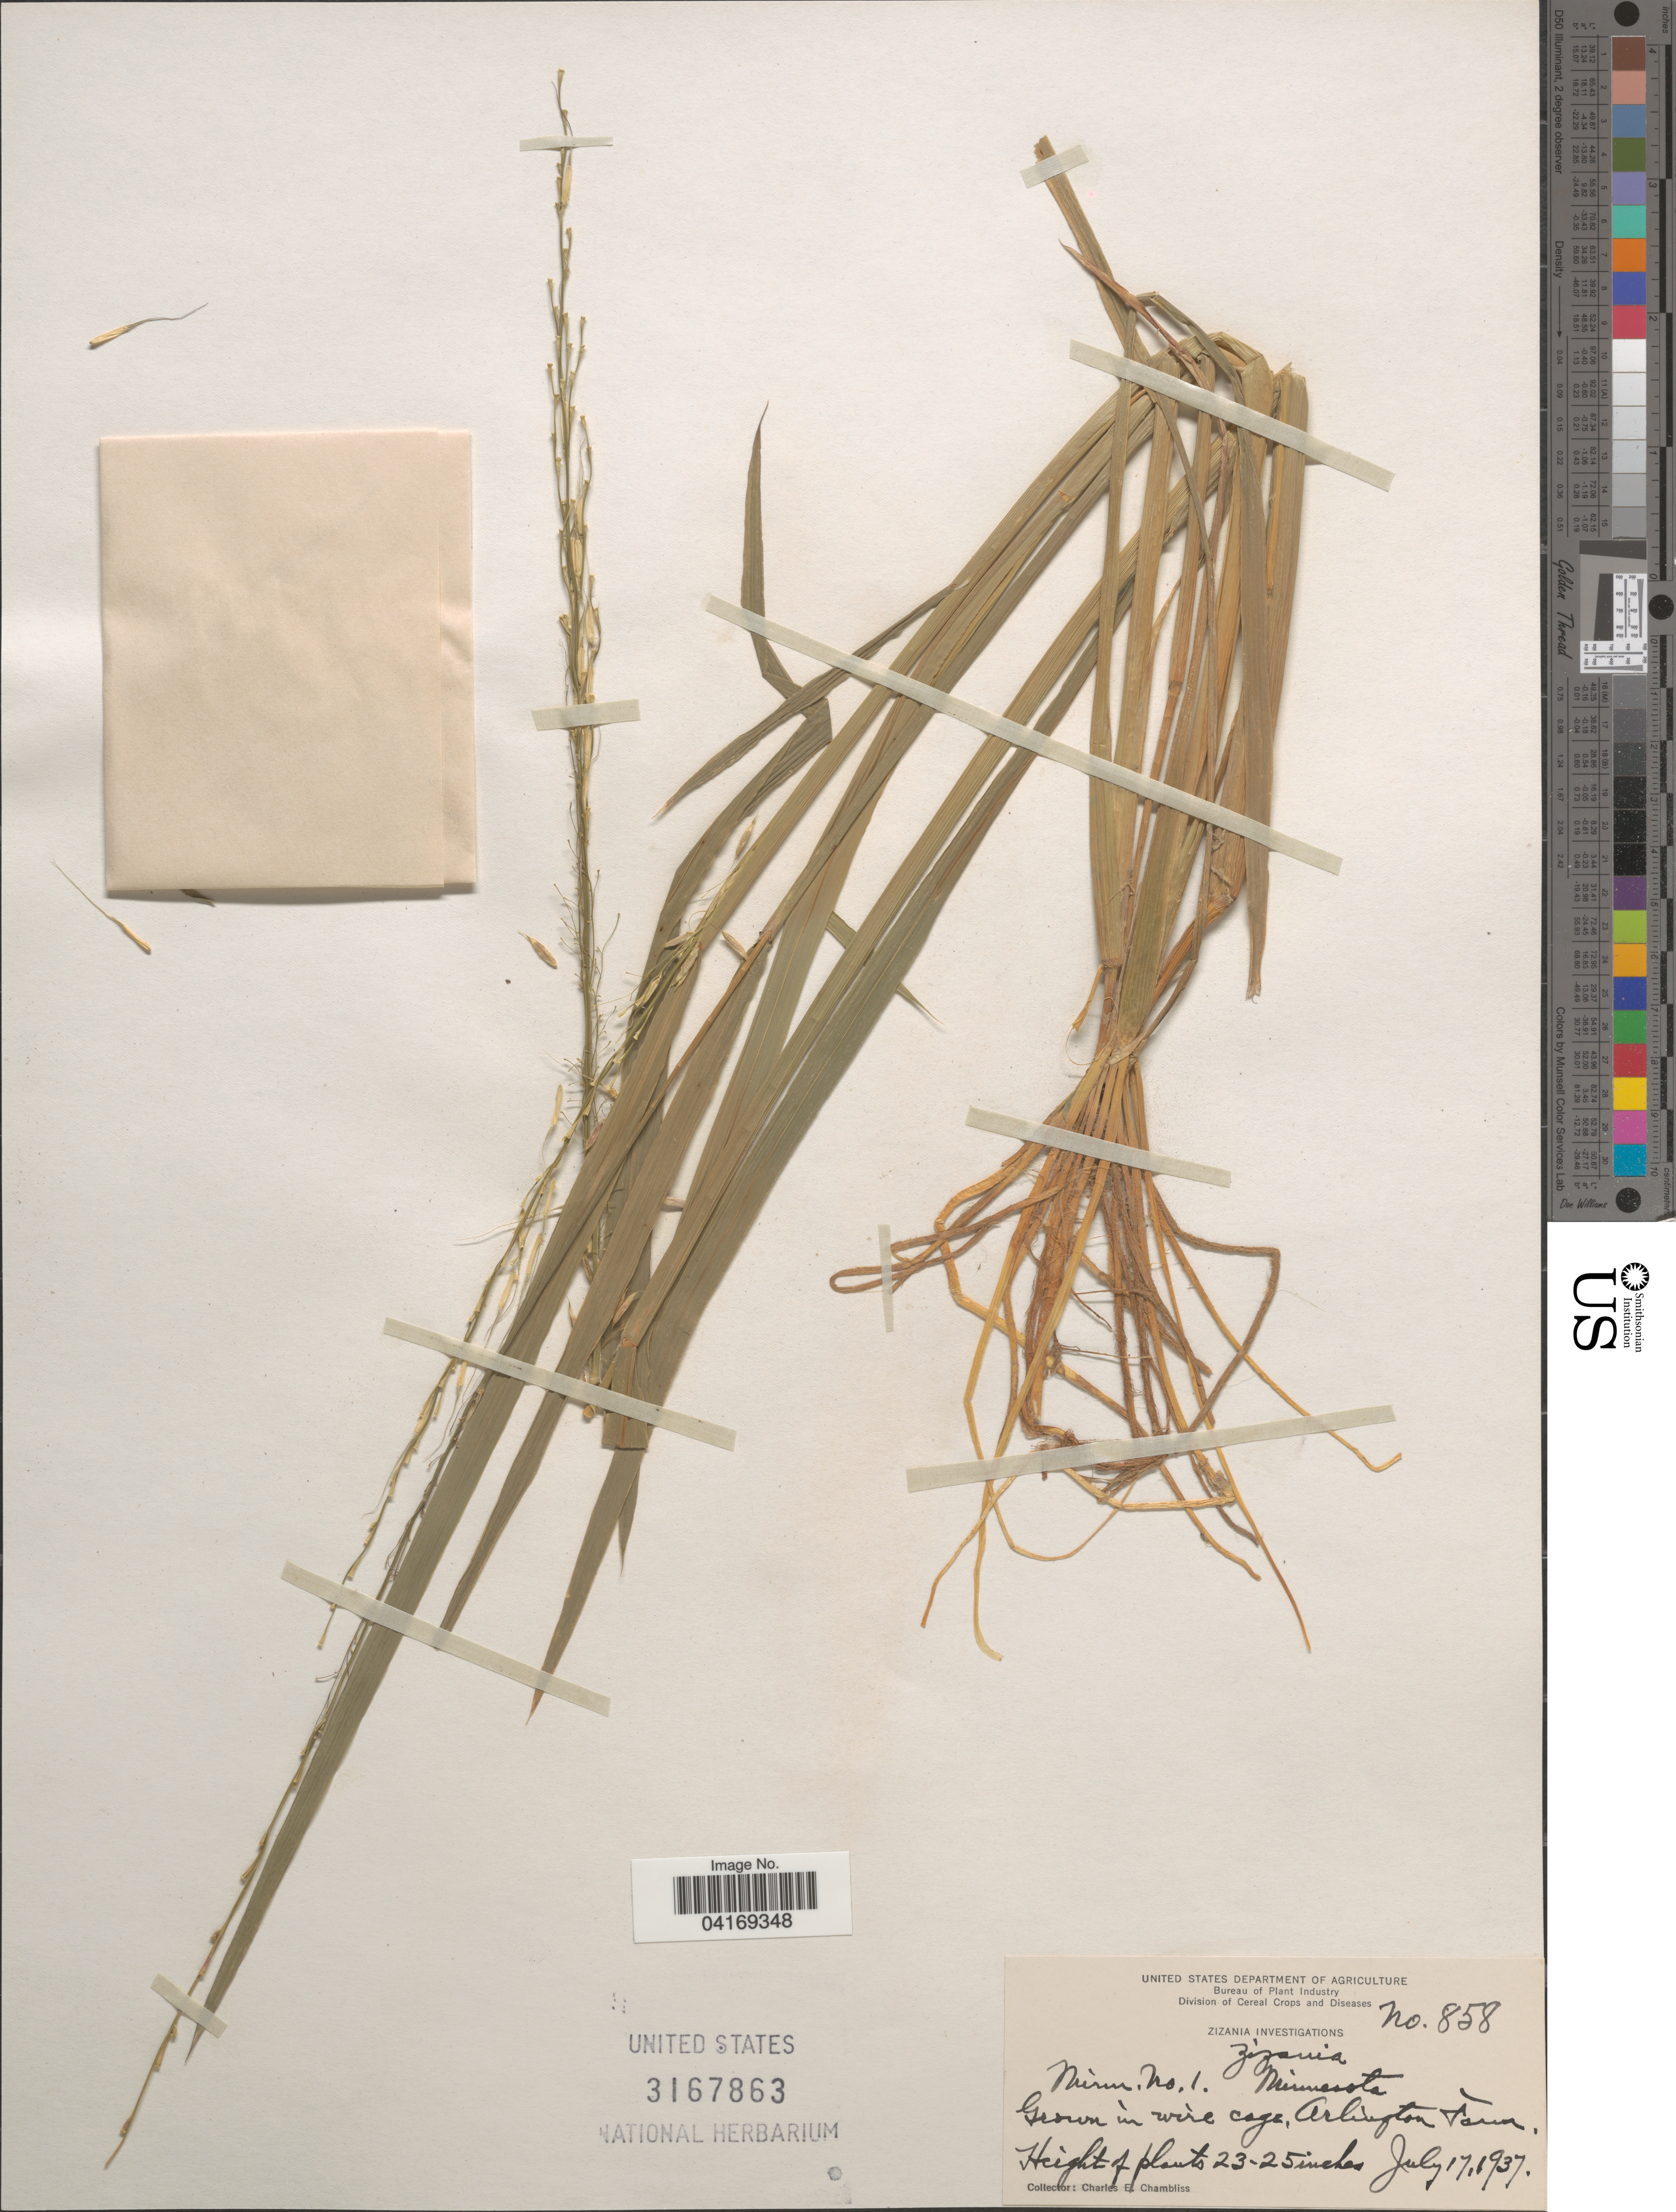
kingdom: Plantae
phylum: Tracheophyta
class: Liliopsida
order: Poales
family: Poaceae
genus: Zizania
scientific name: Zizania sp.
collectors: C. Chambliss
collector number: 858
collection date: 1937-07-17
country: United States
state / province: Virginia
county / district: Arlington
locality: In wire cage, Arlington Farm.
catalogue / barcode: US 3167863